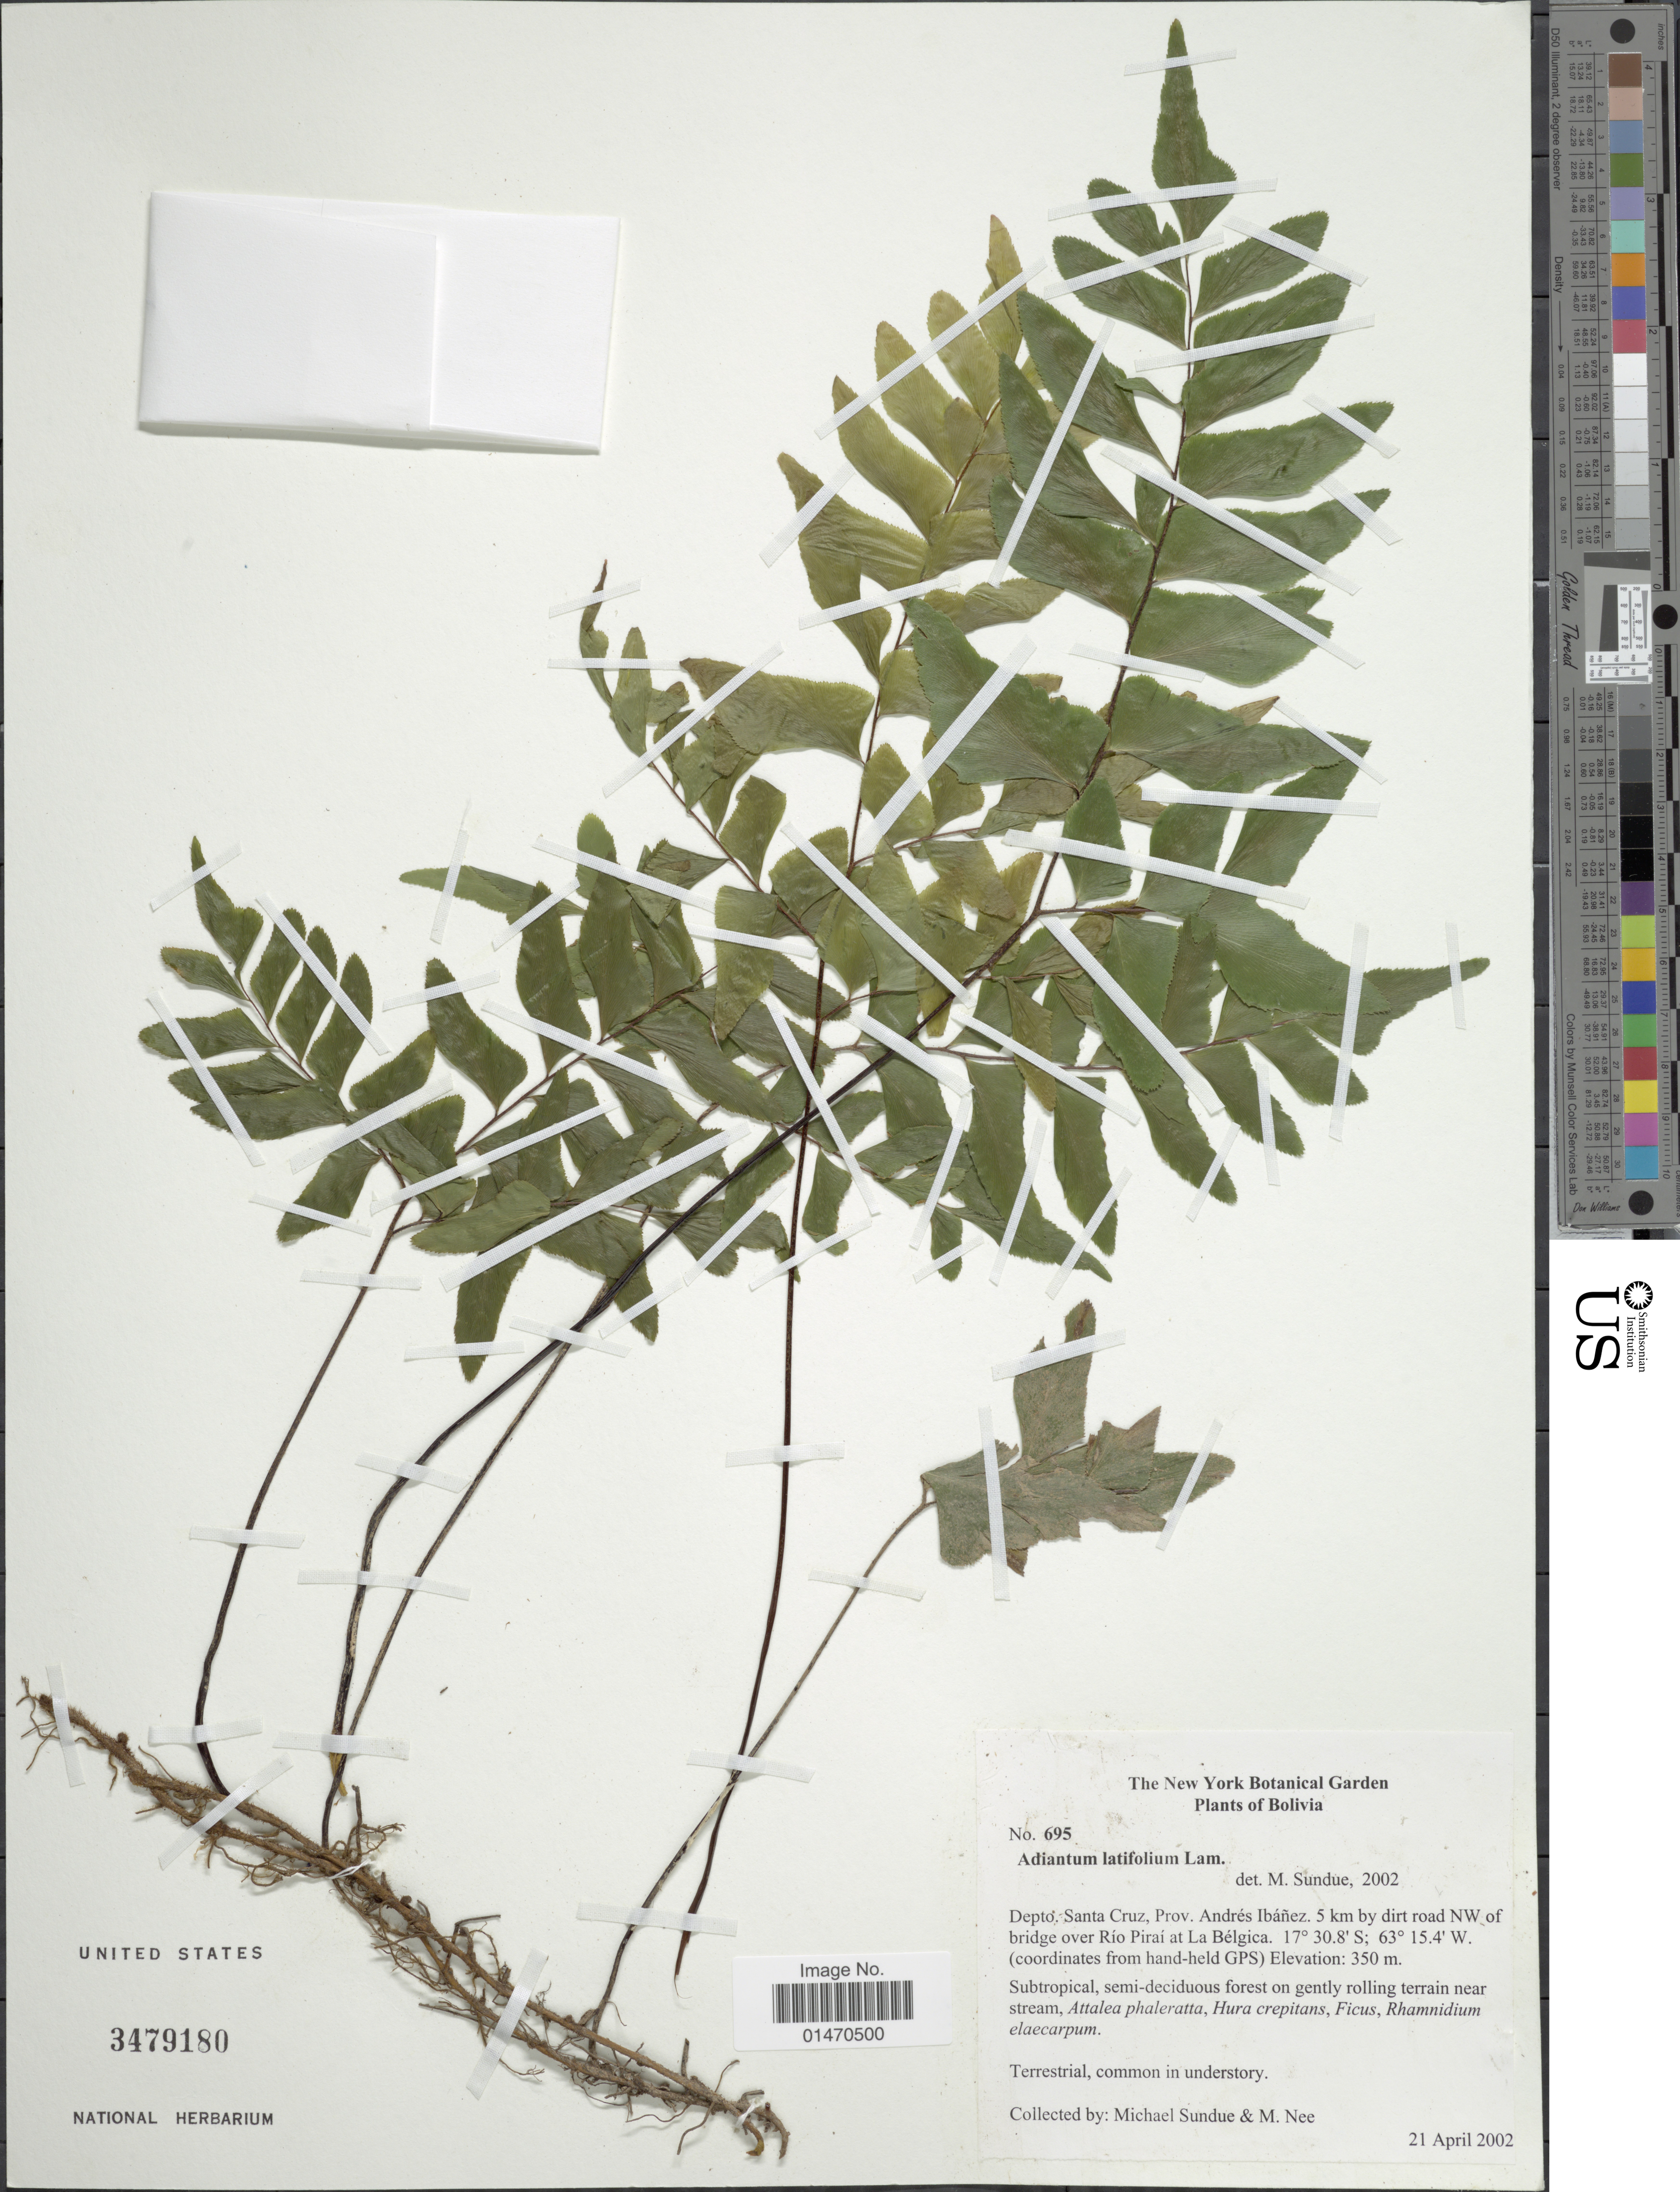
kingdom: Plantae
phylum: Tracheophyta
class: Polypodiopsida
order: Polypodiales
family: Pteridaceae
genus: Adiantum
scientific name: Adiantum latifolium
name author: Lam.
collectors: M. Sundue & M. Nee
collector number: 695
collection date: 2002-04-21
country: Bolivia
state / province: Santa Cruz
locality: Depto. Santa Cruz, prov. Andrés Ibanez, 5km by dirt road NW of bridge over Rio Pirai at La Bélgica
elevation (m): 350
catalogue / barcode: US 3479180